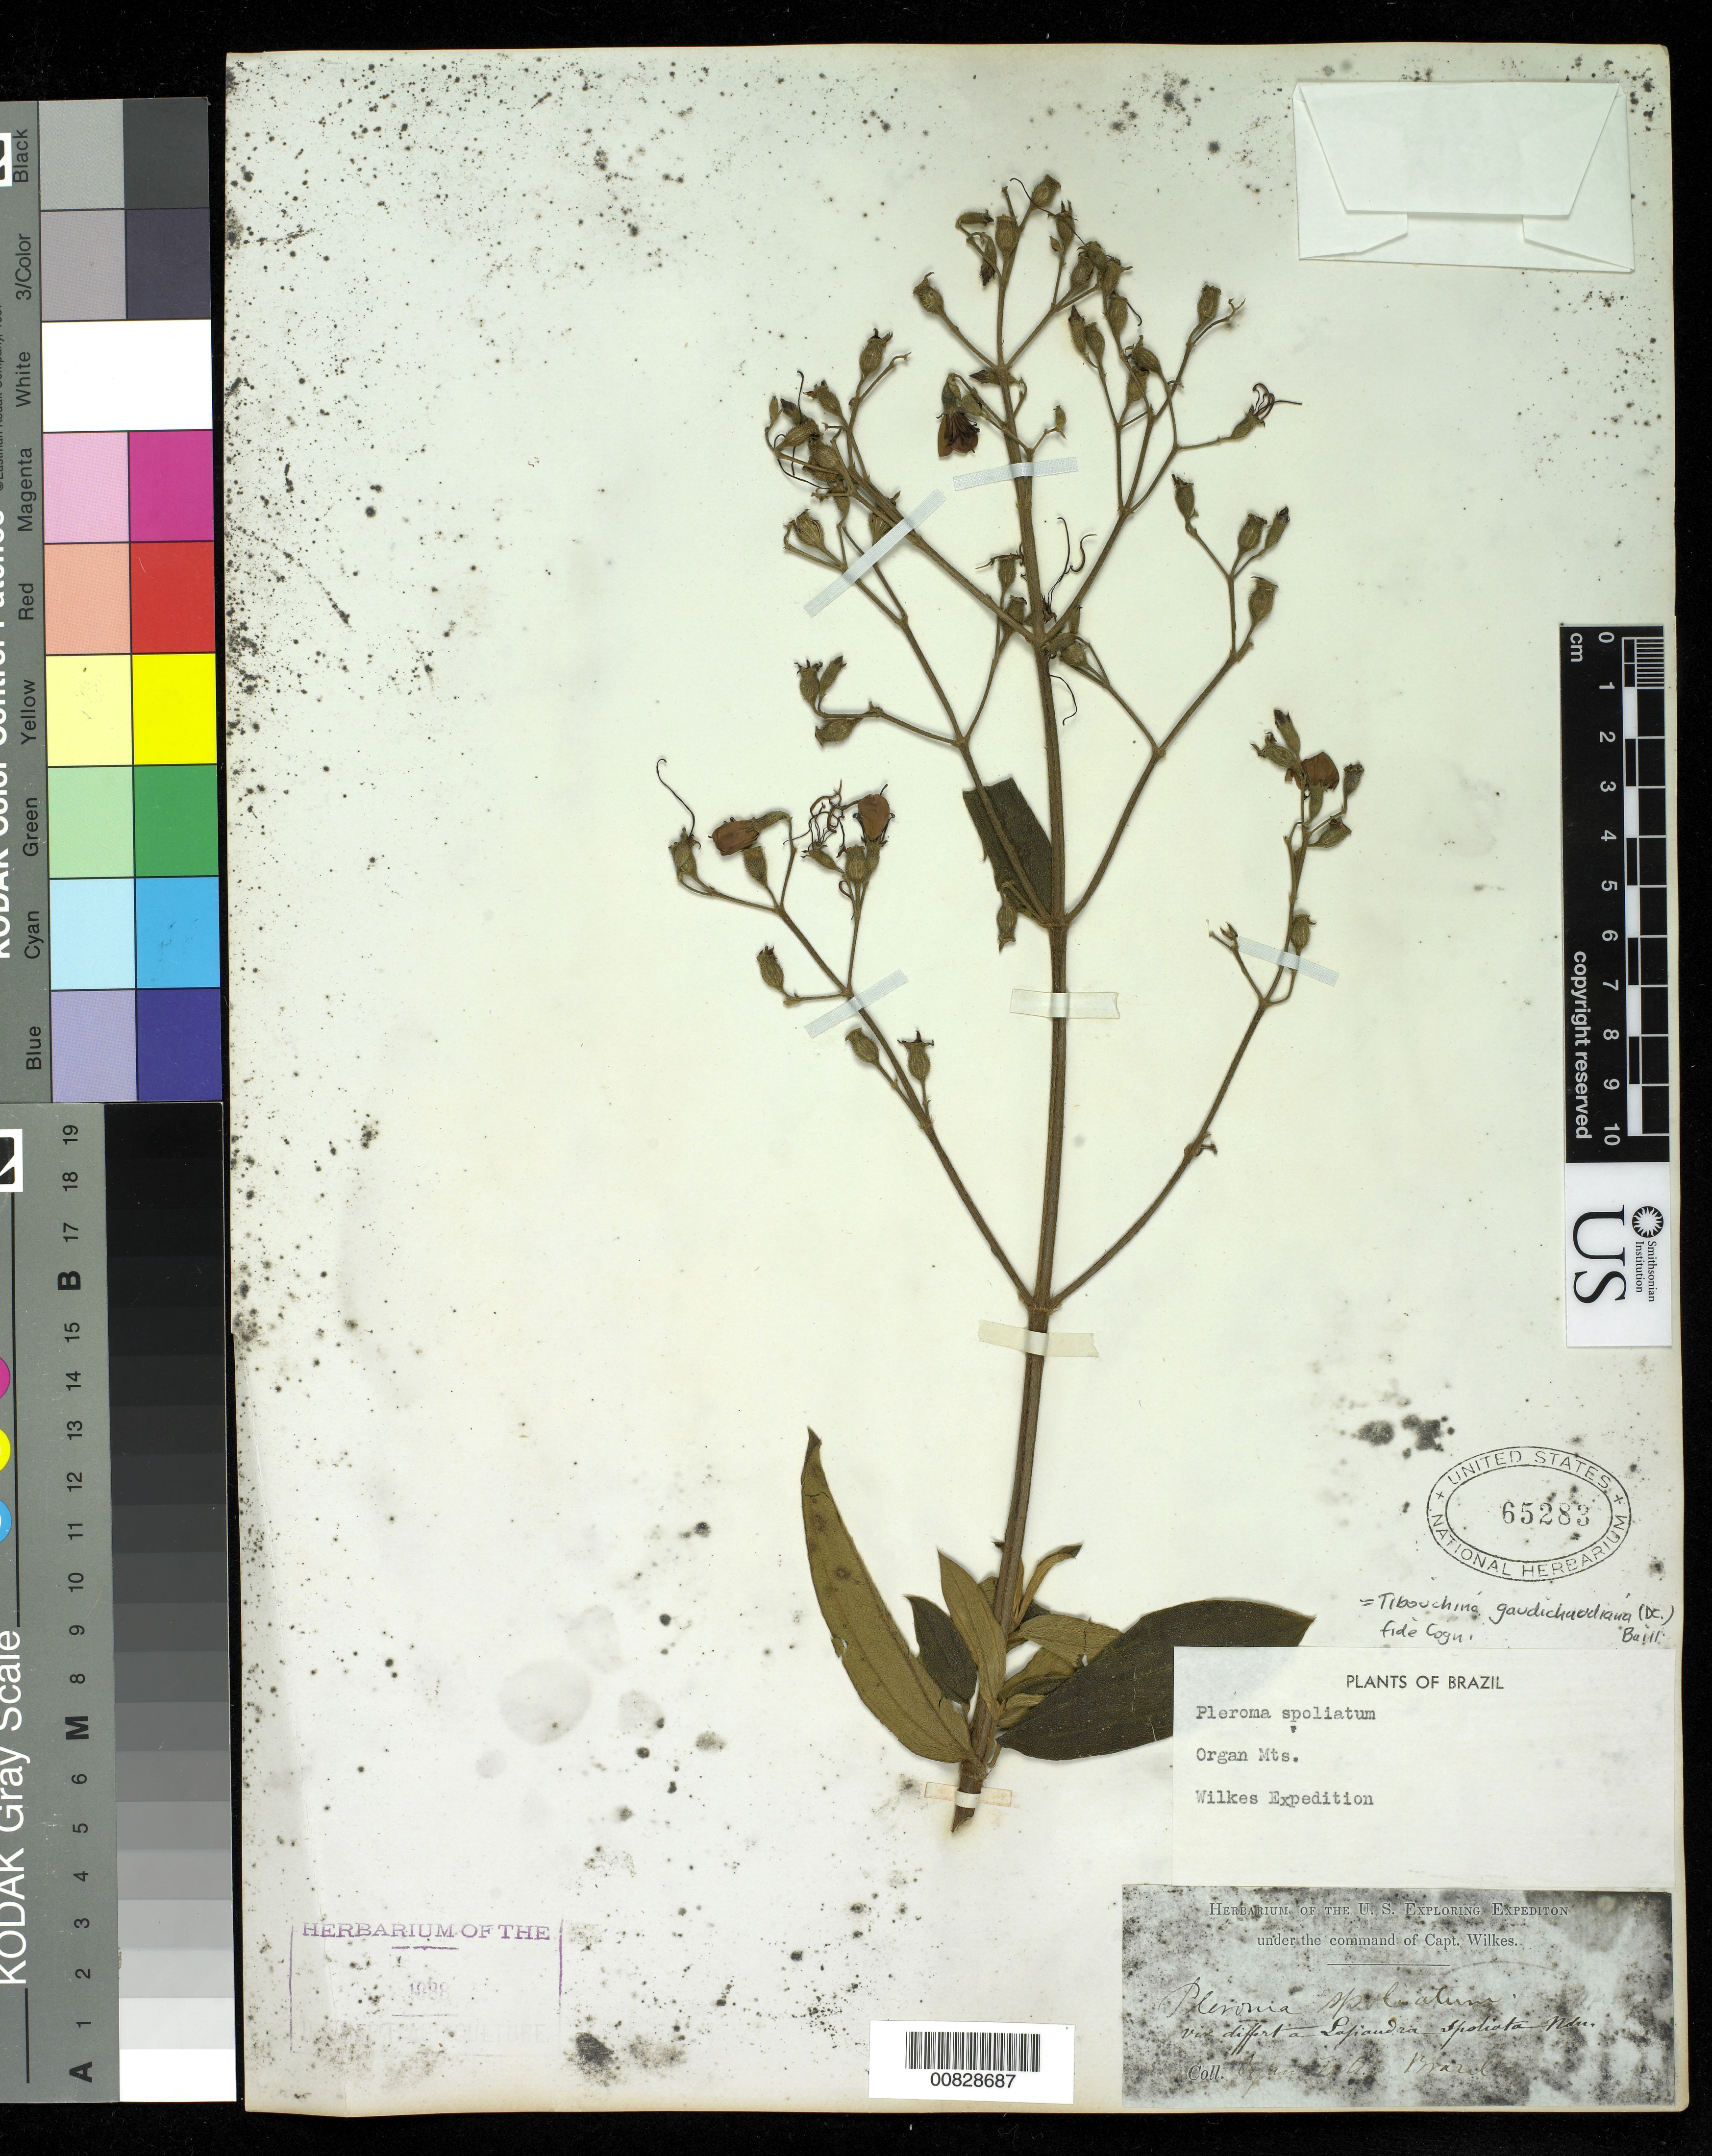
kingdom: Plantae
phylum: Tracheophyta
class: Magnoliopsida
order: Myrtales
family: Melastomataceae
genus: Pleroma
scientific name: Pleroma gaudichaudianum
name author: (DC.) A. Gray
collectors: Wilkes Explor. Exped.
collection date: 1838/1842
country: Brazil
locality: Organ Mts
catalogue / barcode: US 65283